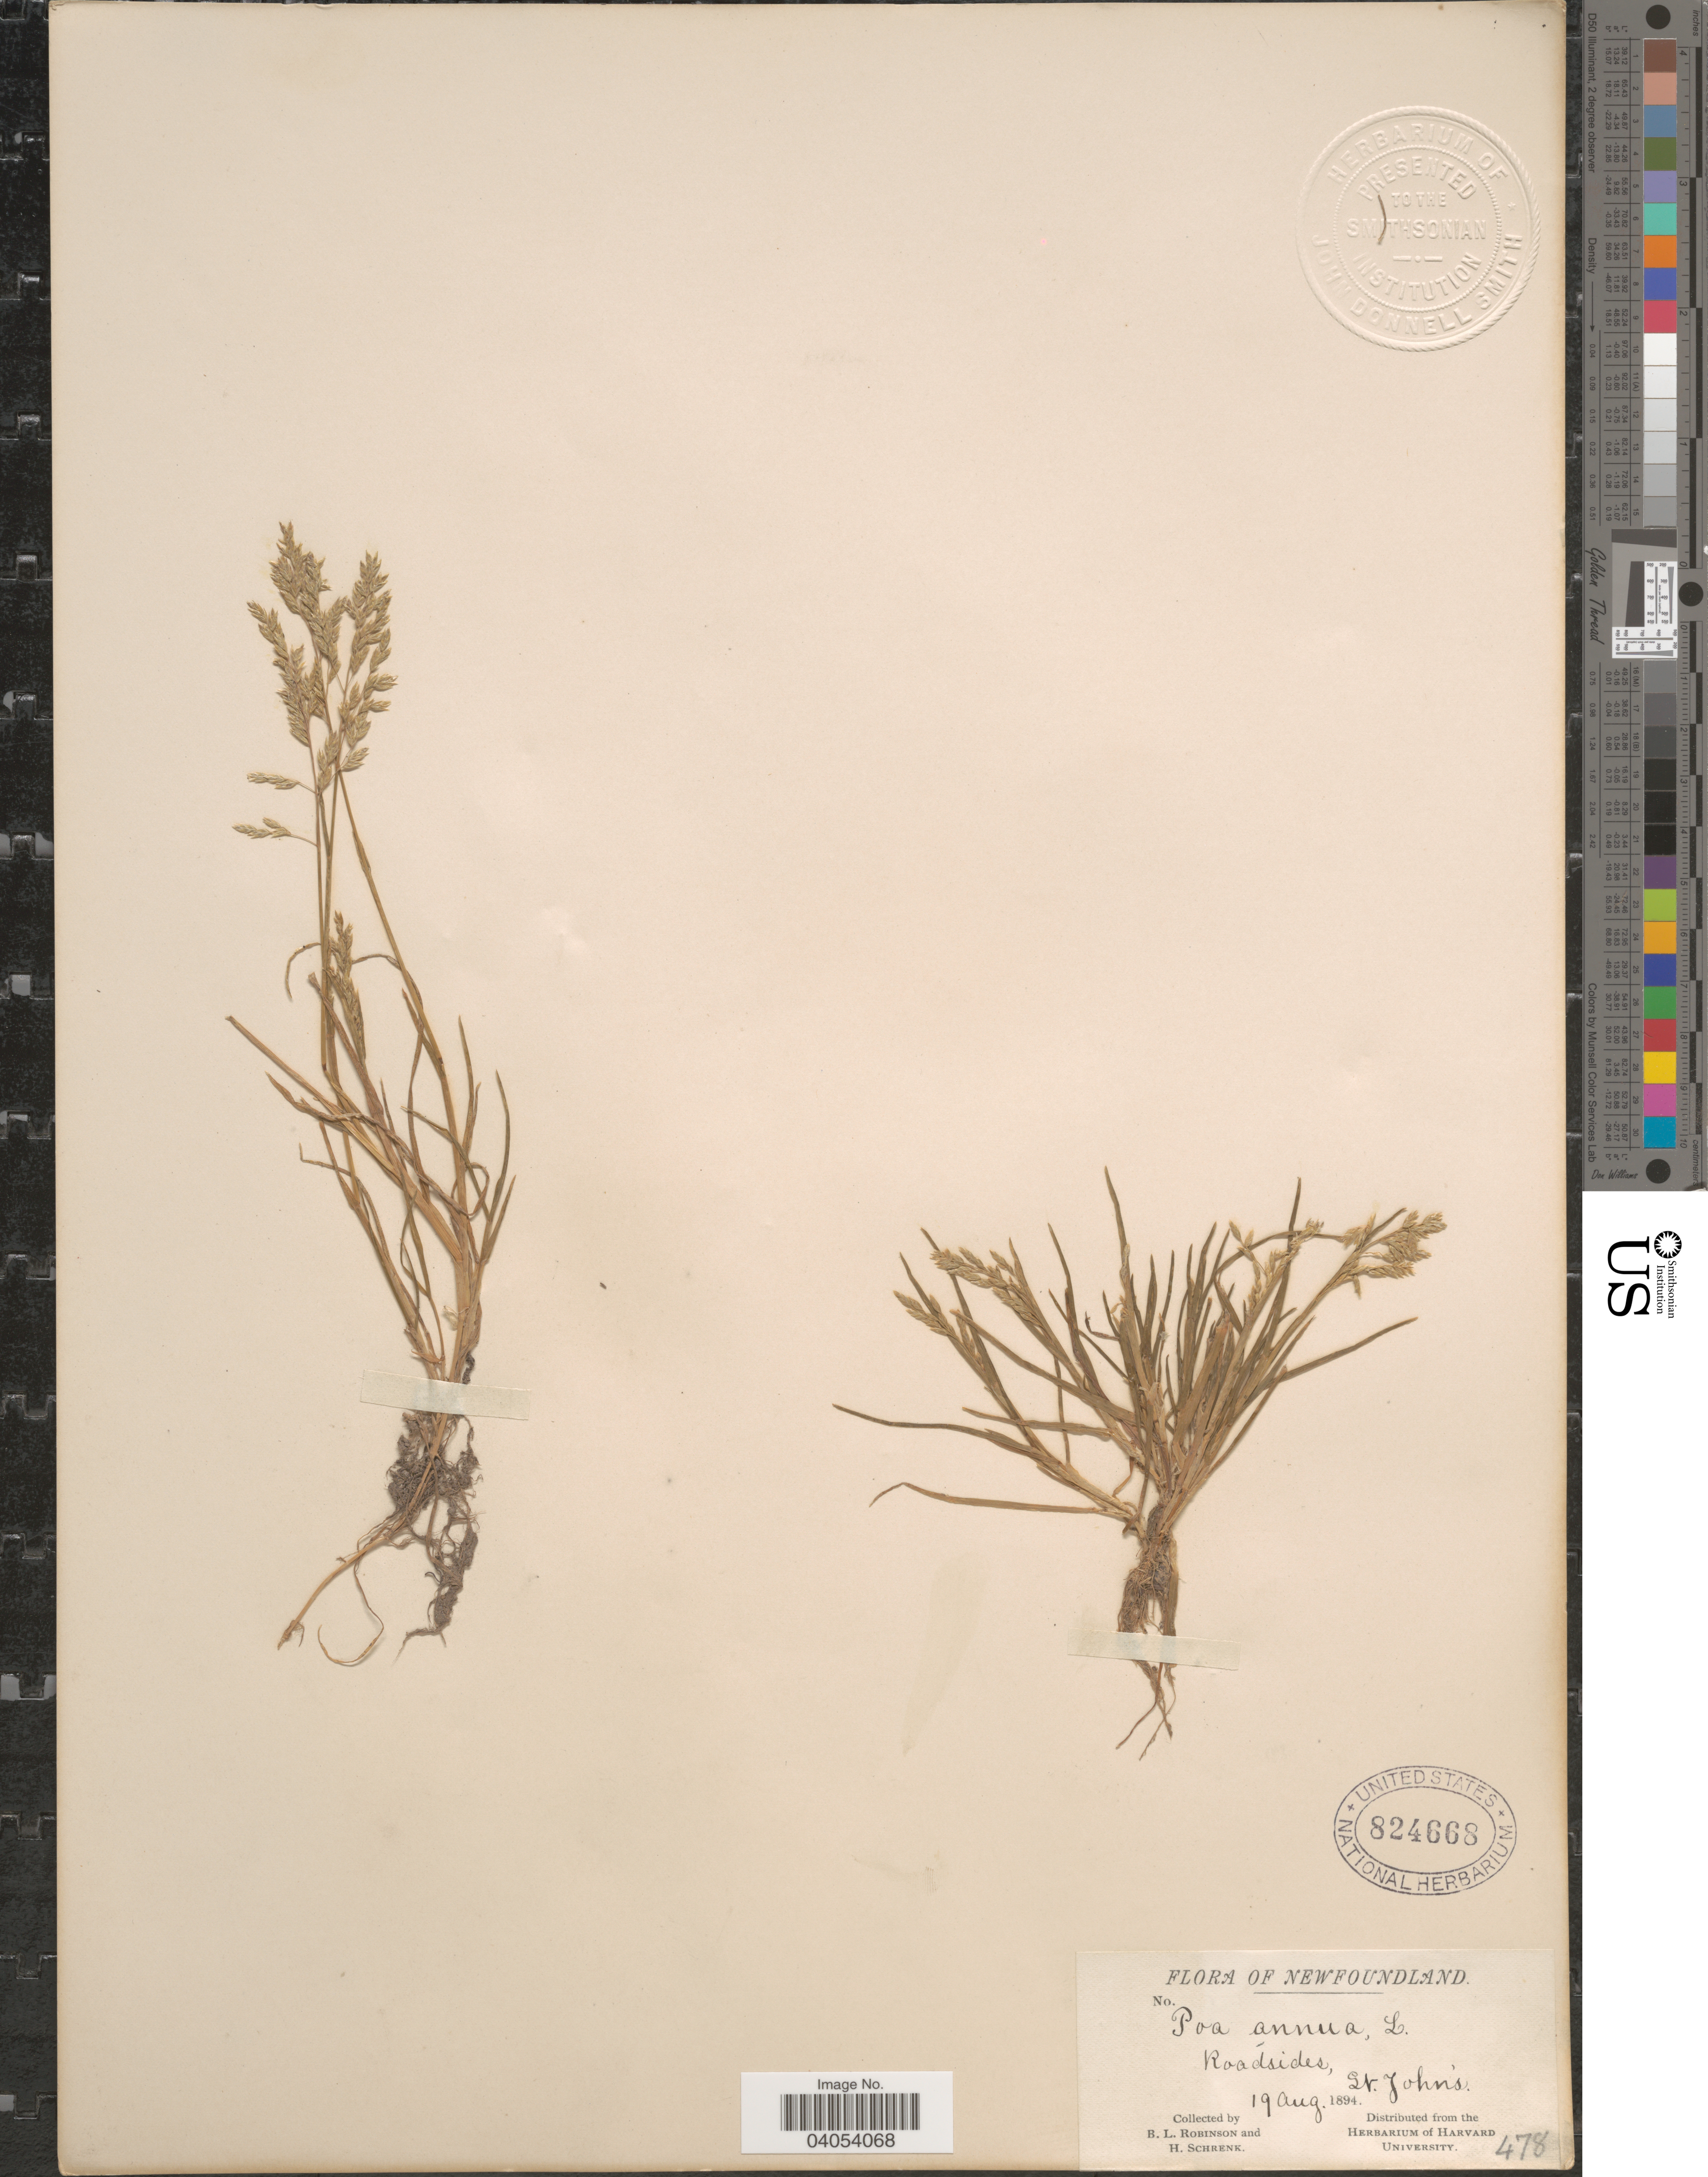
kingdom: Plantae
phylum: Tracheophyta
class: Liliopsida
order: Poales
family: Poaceae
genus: Poa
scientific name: Poa annua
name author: L.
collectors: B. L. Robinson & H. Schrenk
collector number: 478?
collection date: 1894-08-19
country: Canada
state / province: Newfoundland and Labrador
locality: Roadsides, St. John's.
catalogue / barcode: US 824668